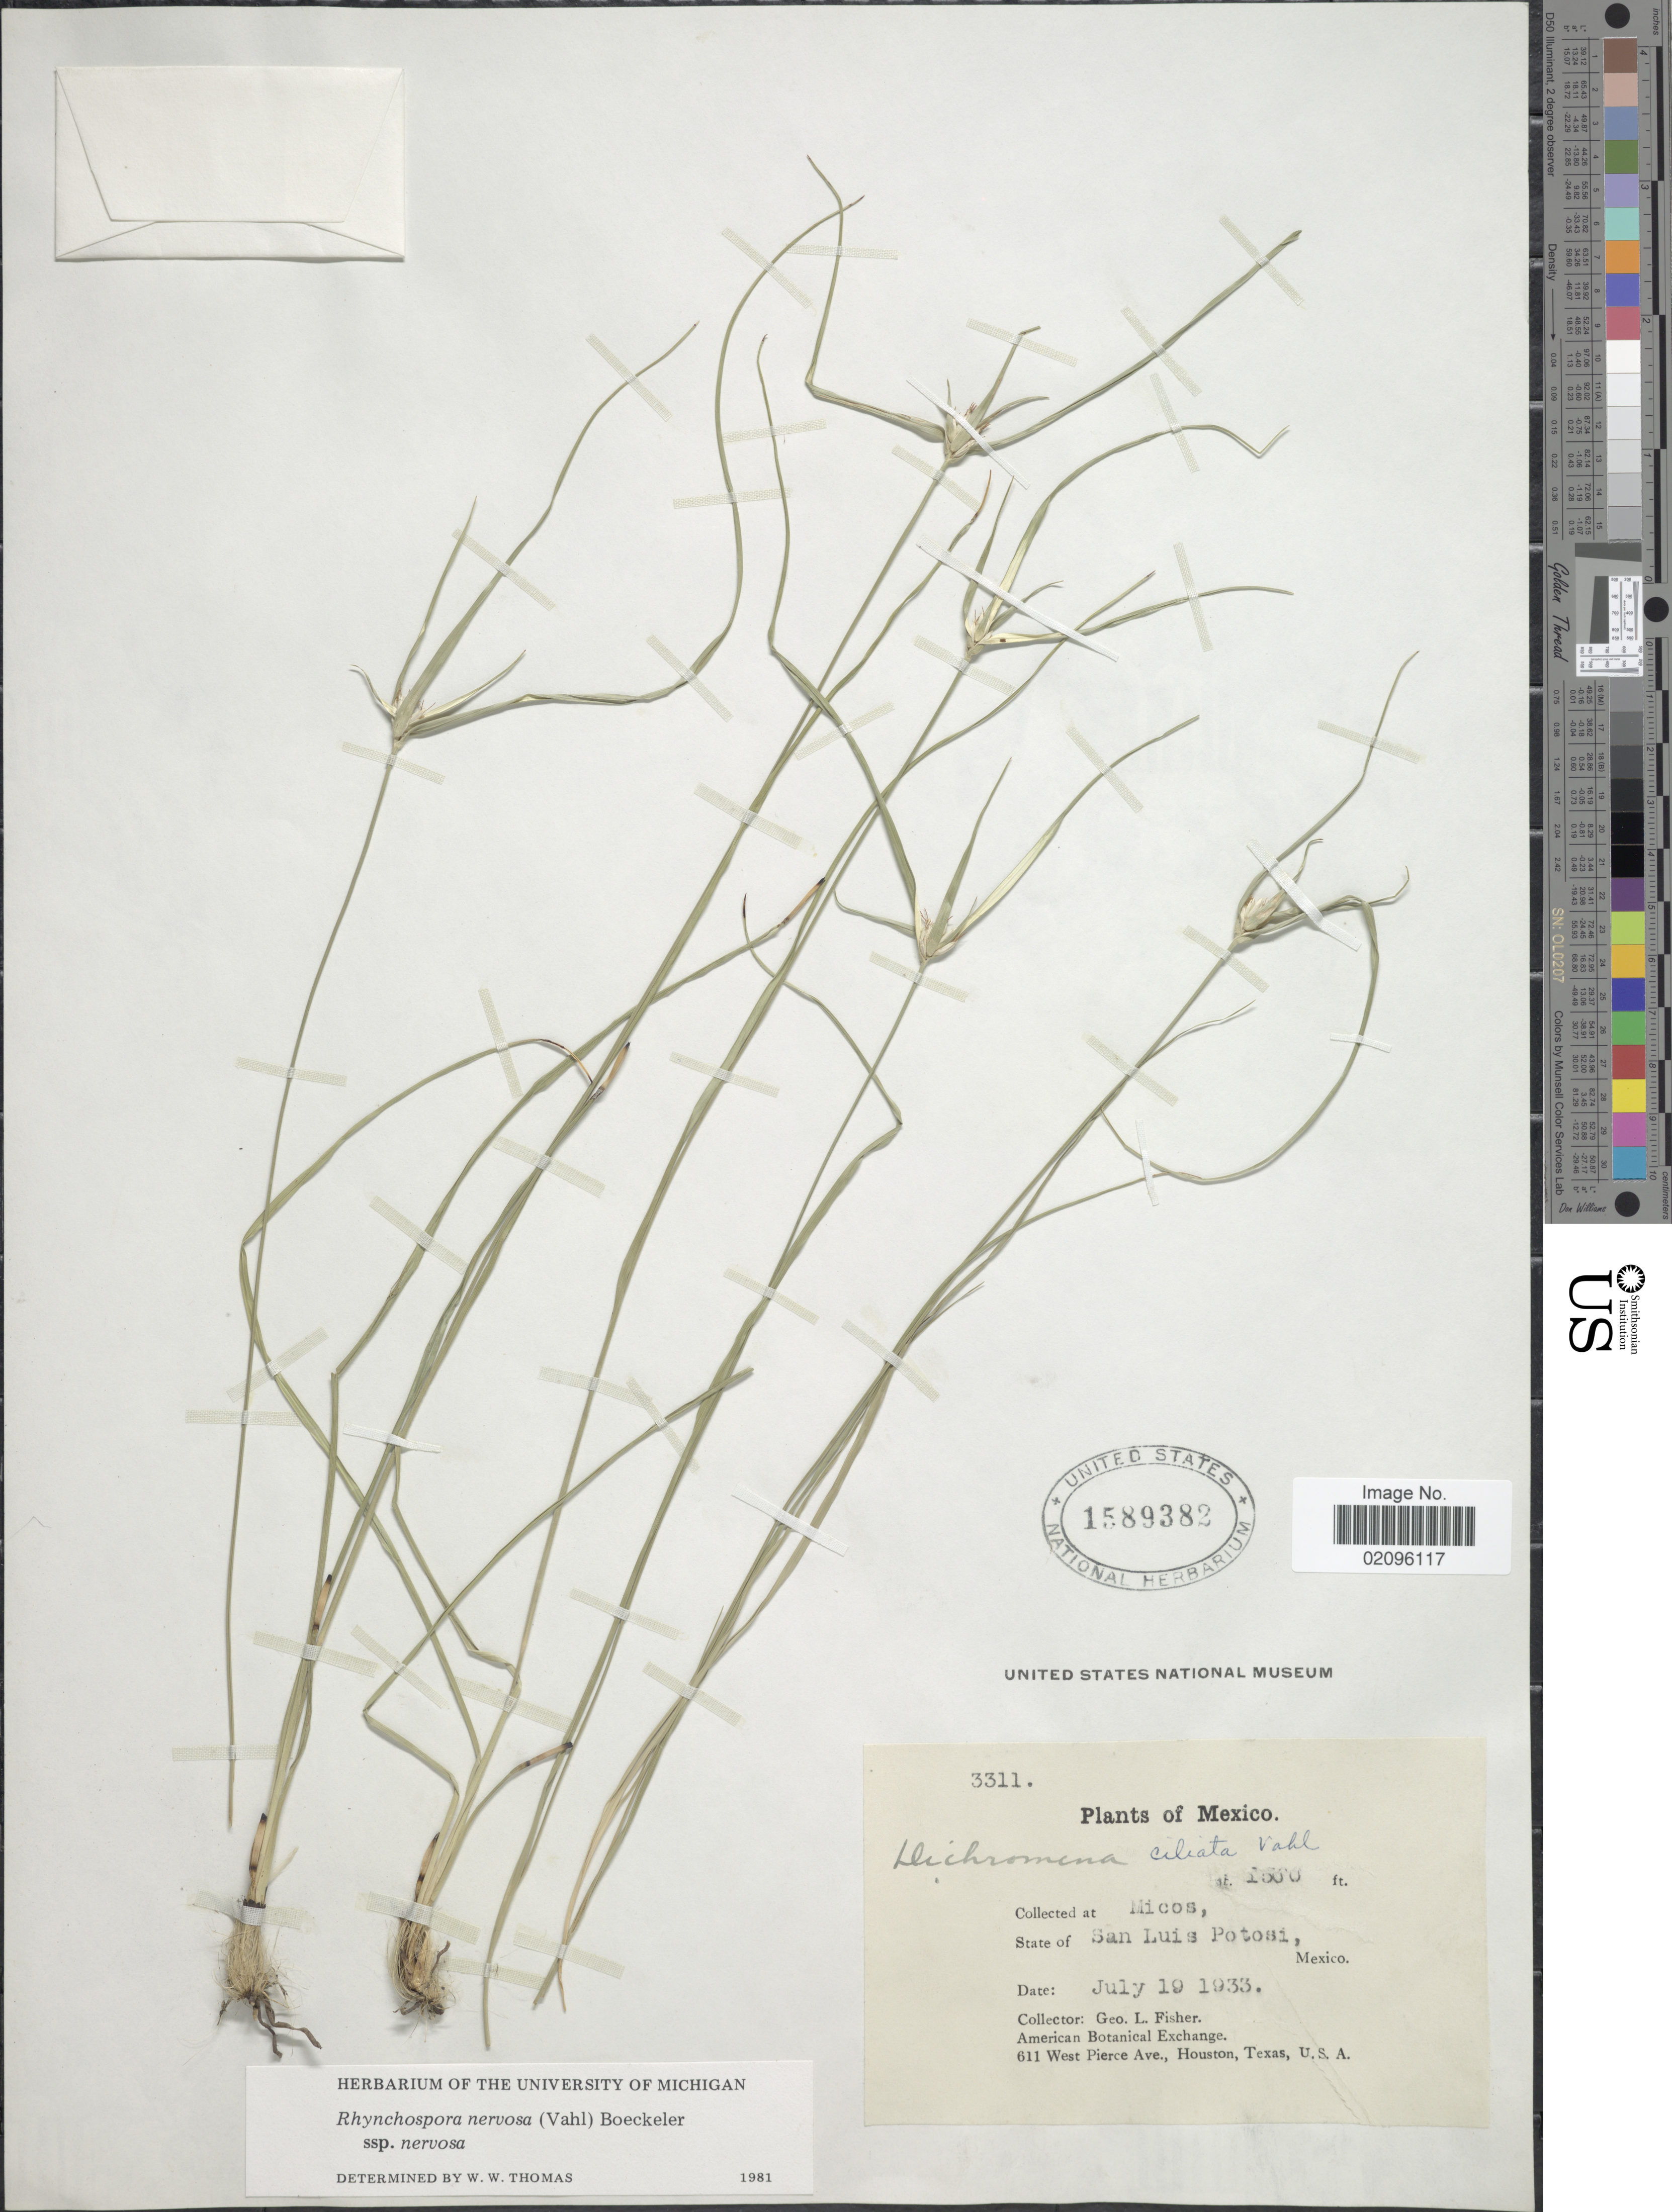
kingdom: Plantae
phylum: Tracheophyta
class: Liliopsida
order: Poales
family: Cyperaceae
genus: Rhynchospora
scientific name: Rhynchospora nervosa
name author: (Vahl) Boeckeler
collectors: G. L. Fisher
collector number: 3311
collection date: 1933-07-19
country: Mexico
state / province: San Luis Potosí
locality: Micos.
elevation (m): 472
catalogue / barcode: US 1589382